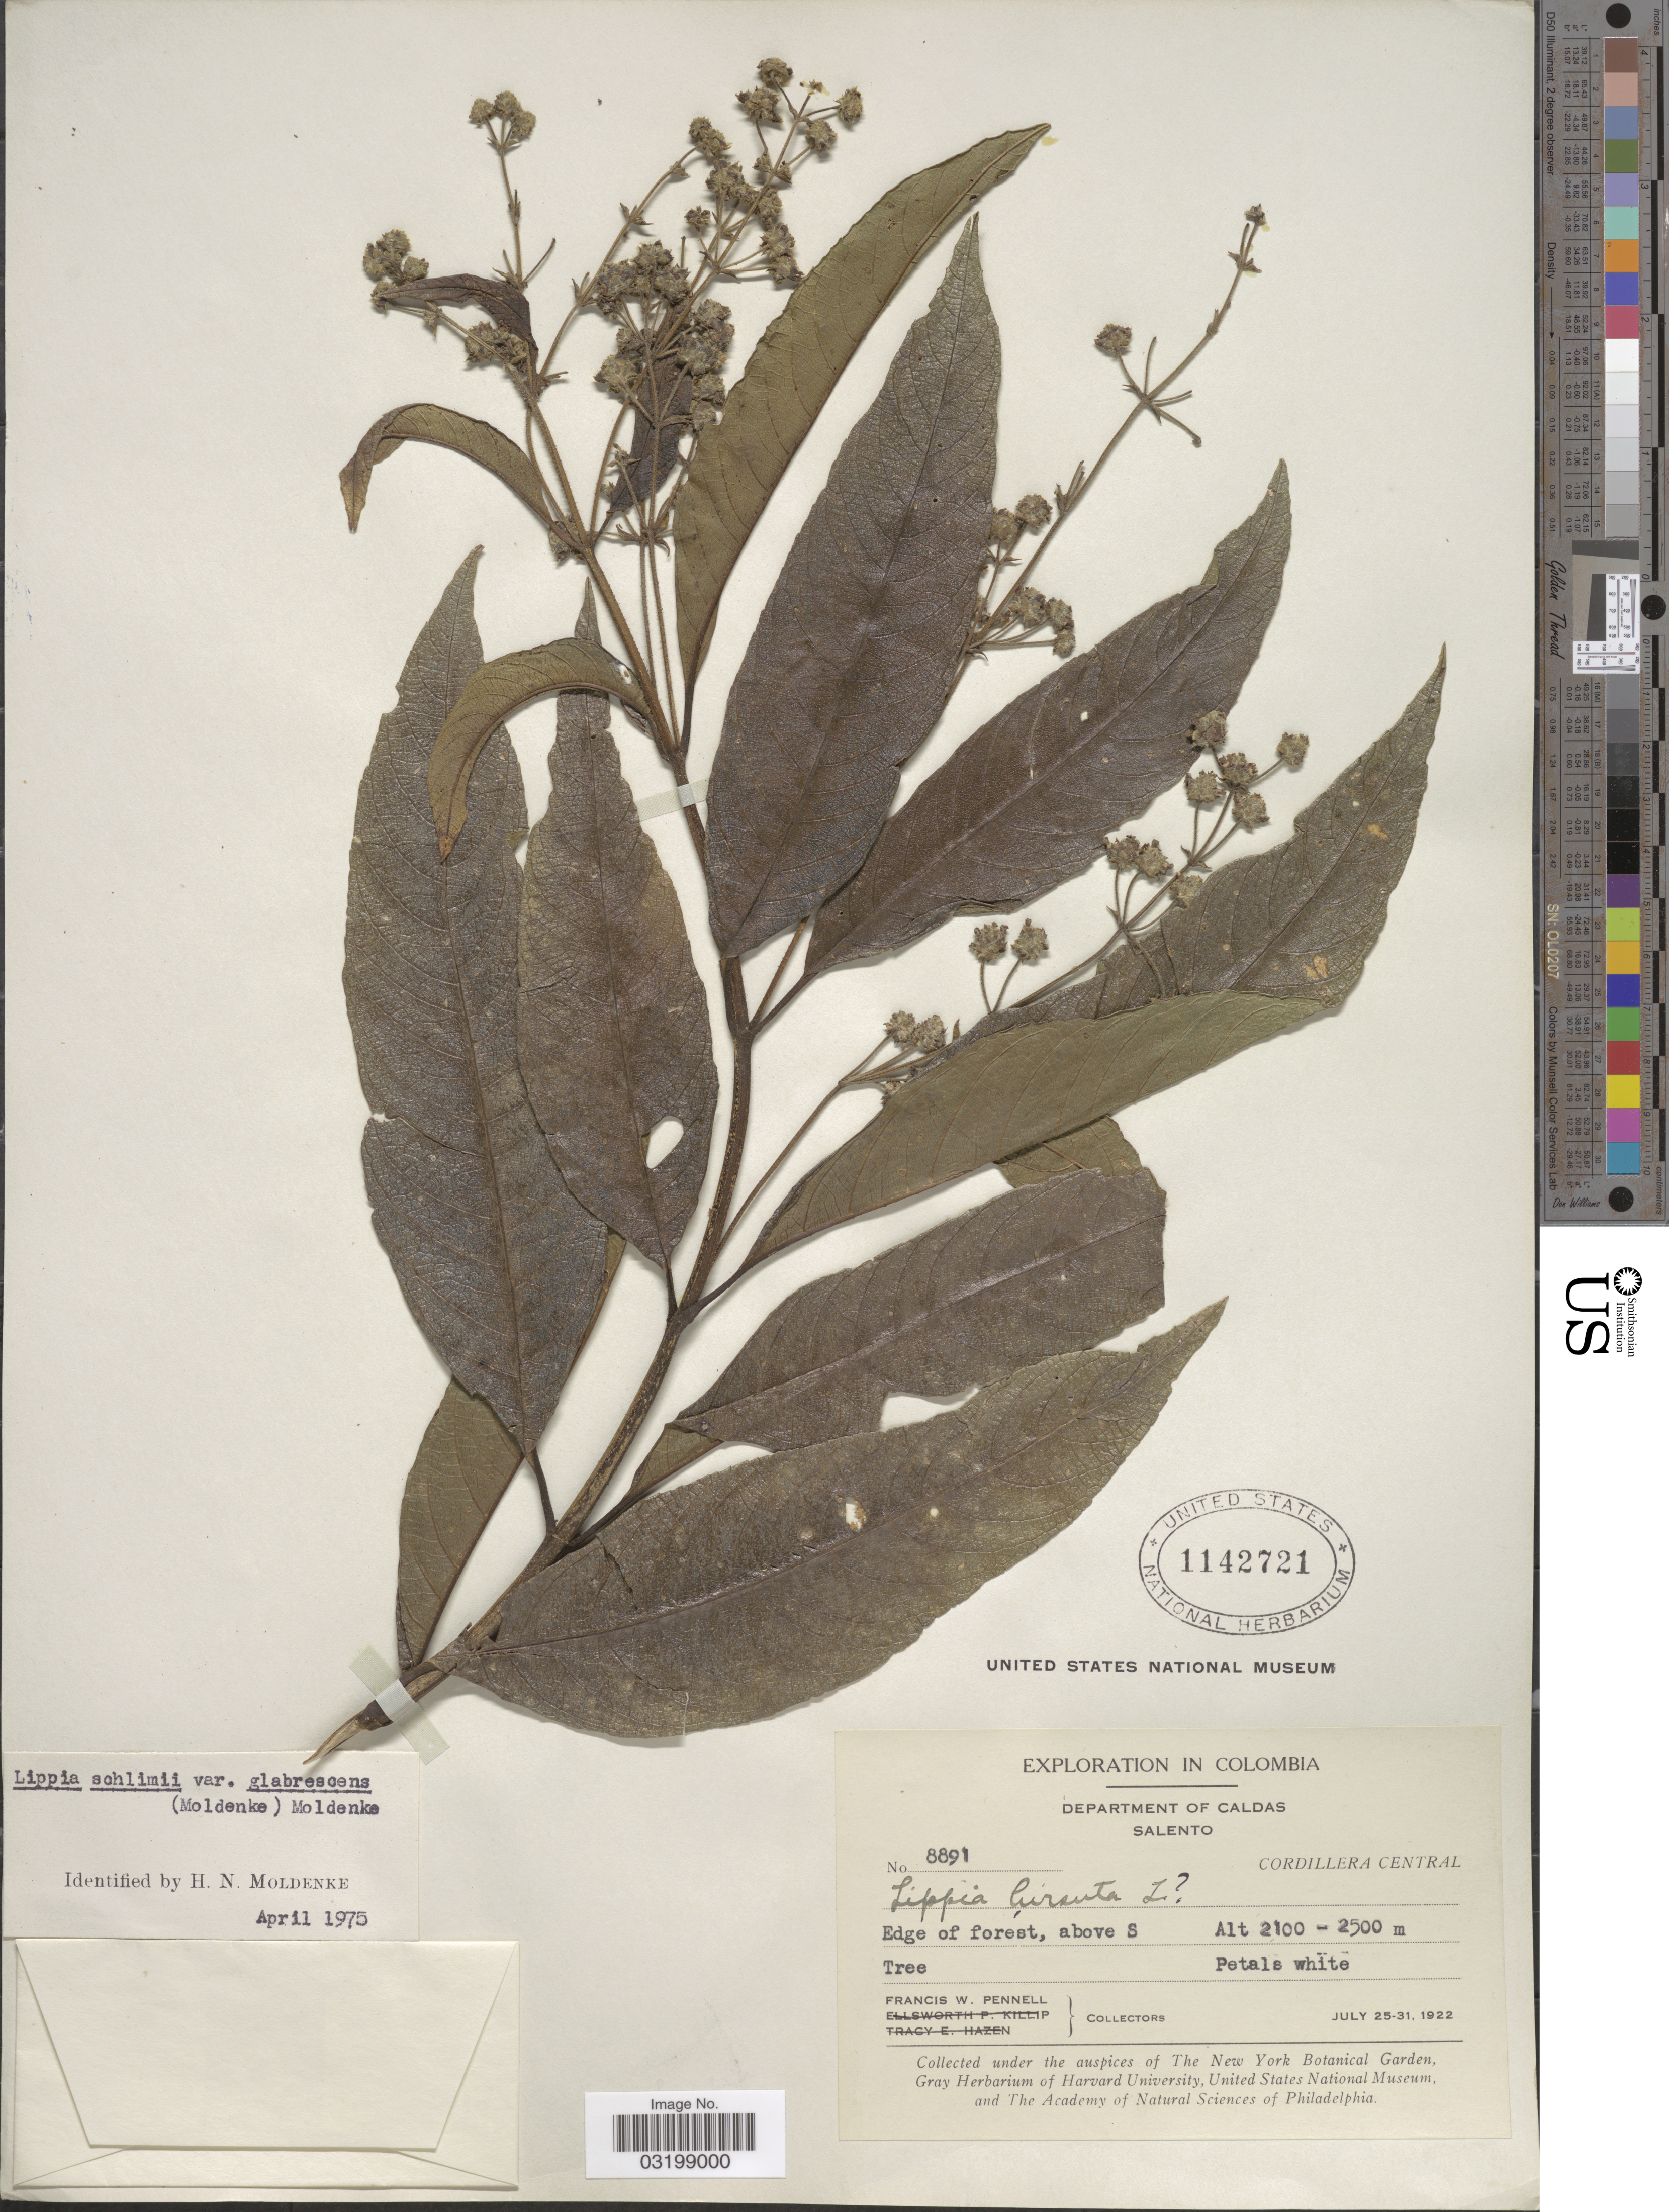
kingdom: Plantae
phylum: Tracheophyta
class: Magnoliopsida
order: Lamiales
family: Verbenaceae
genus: Lippia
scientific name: Lippia hirsuta var. glabrescens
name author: Moldenke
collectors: F. W. Pennell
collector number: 8891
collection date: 1922-07-25/1922-07-31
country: Colombia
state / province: Caldas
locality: Department of Caldas. Salento. Cordillera Central. Above S.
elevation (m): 2100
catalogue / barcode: US 1142721